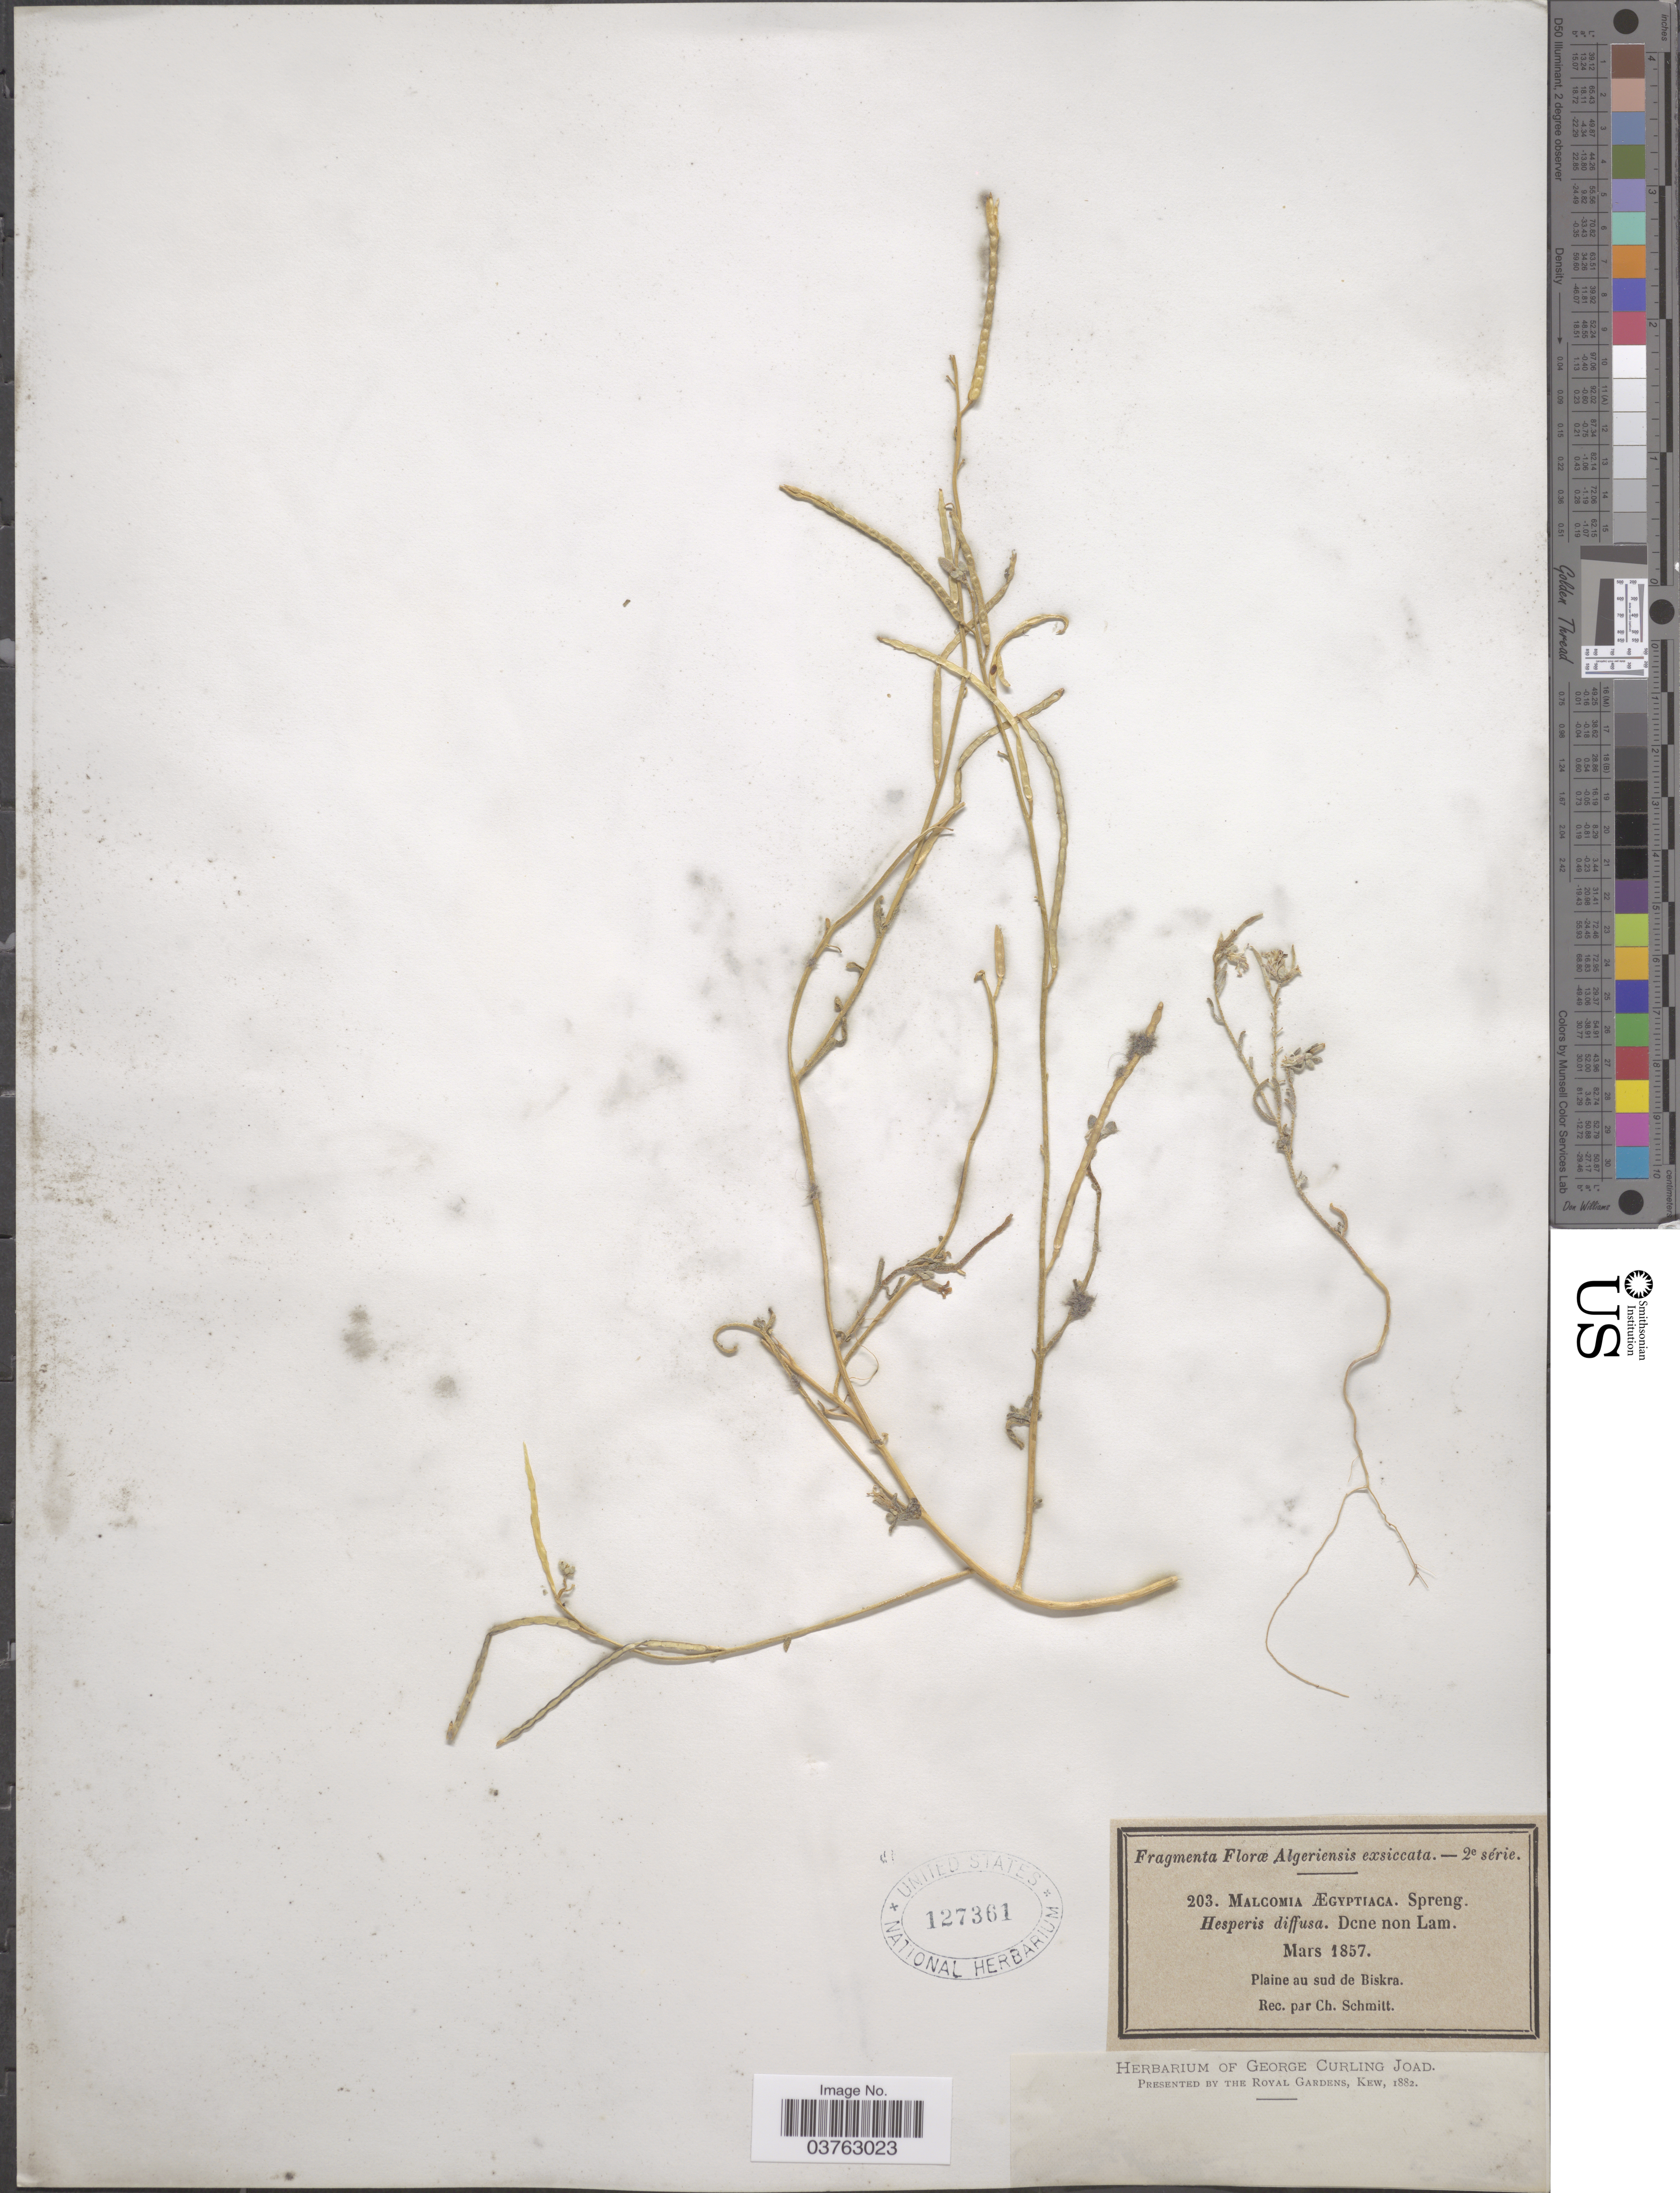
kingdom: Plantae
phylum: Tracheophyta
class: Magnoliopsida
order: Brassicales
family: Brassicaceae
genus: Malcolmia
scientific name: Malcolmia aegyptica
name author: Spreng.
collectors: C. Schmitt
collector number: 203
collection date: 1857-03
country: Algeria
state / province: Biskra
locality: Plaine au sud de Biskra.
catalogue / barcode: US 127361